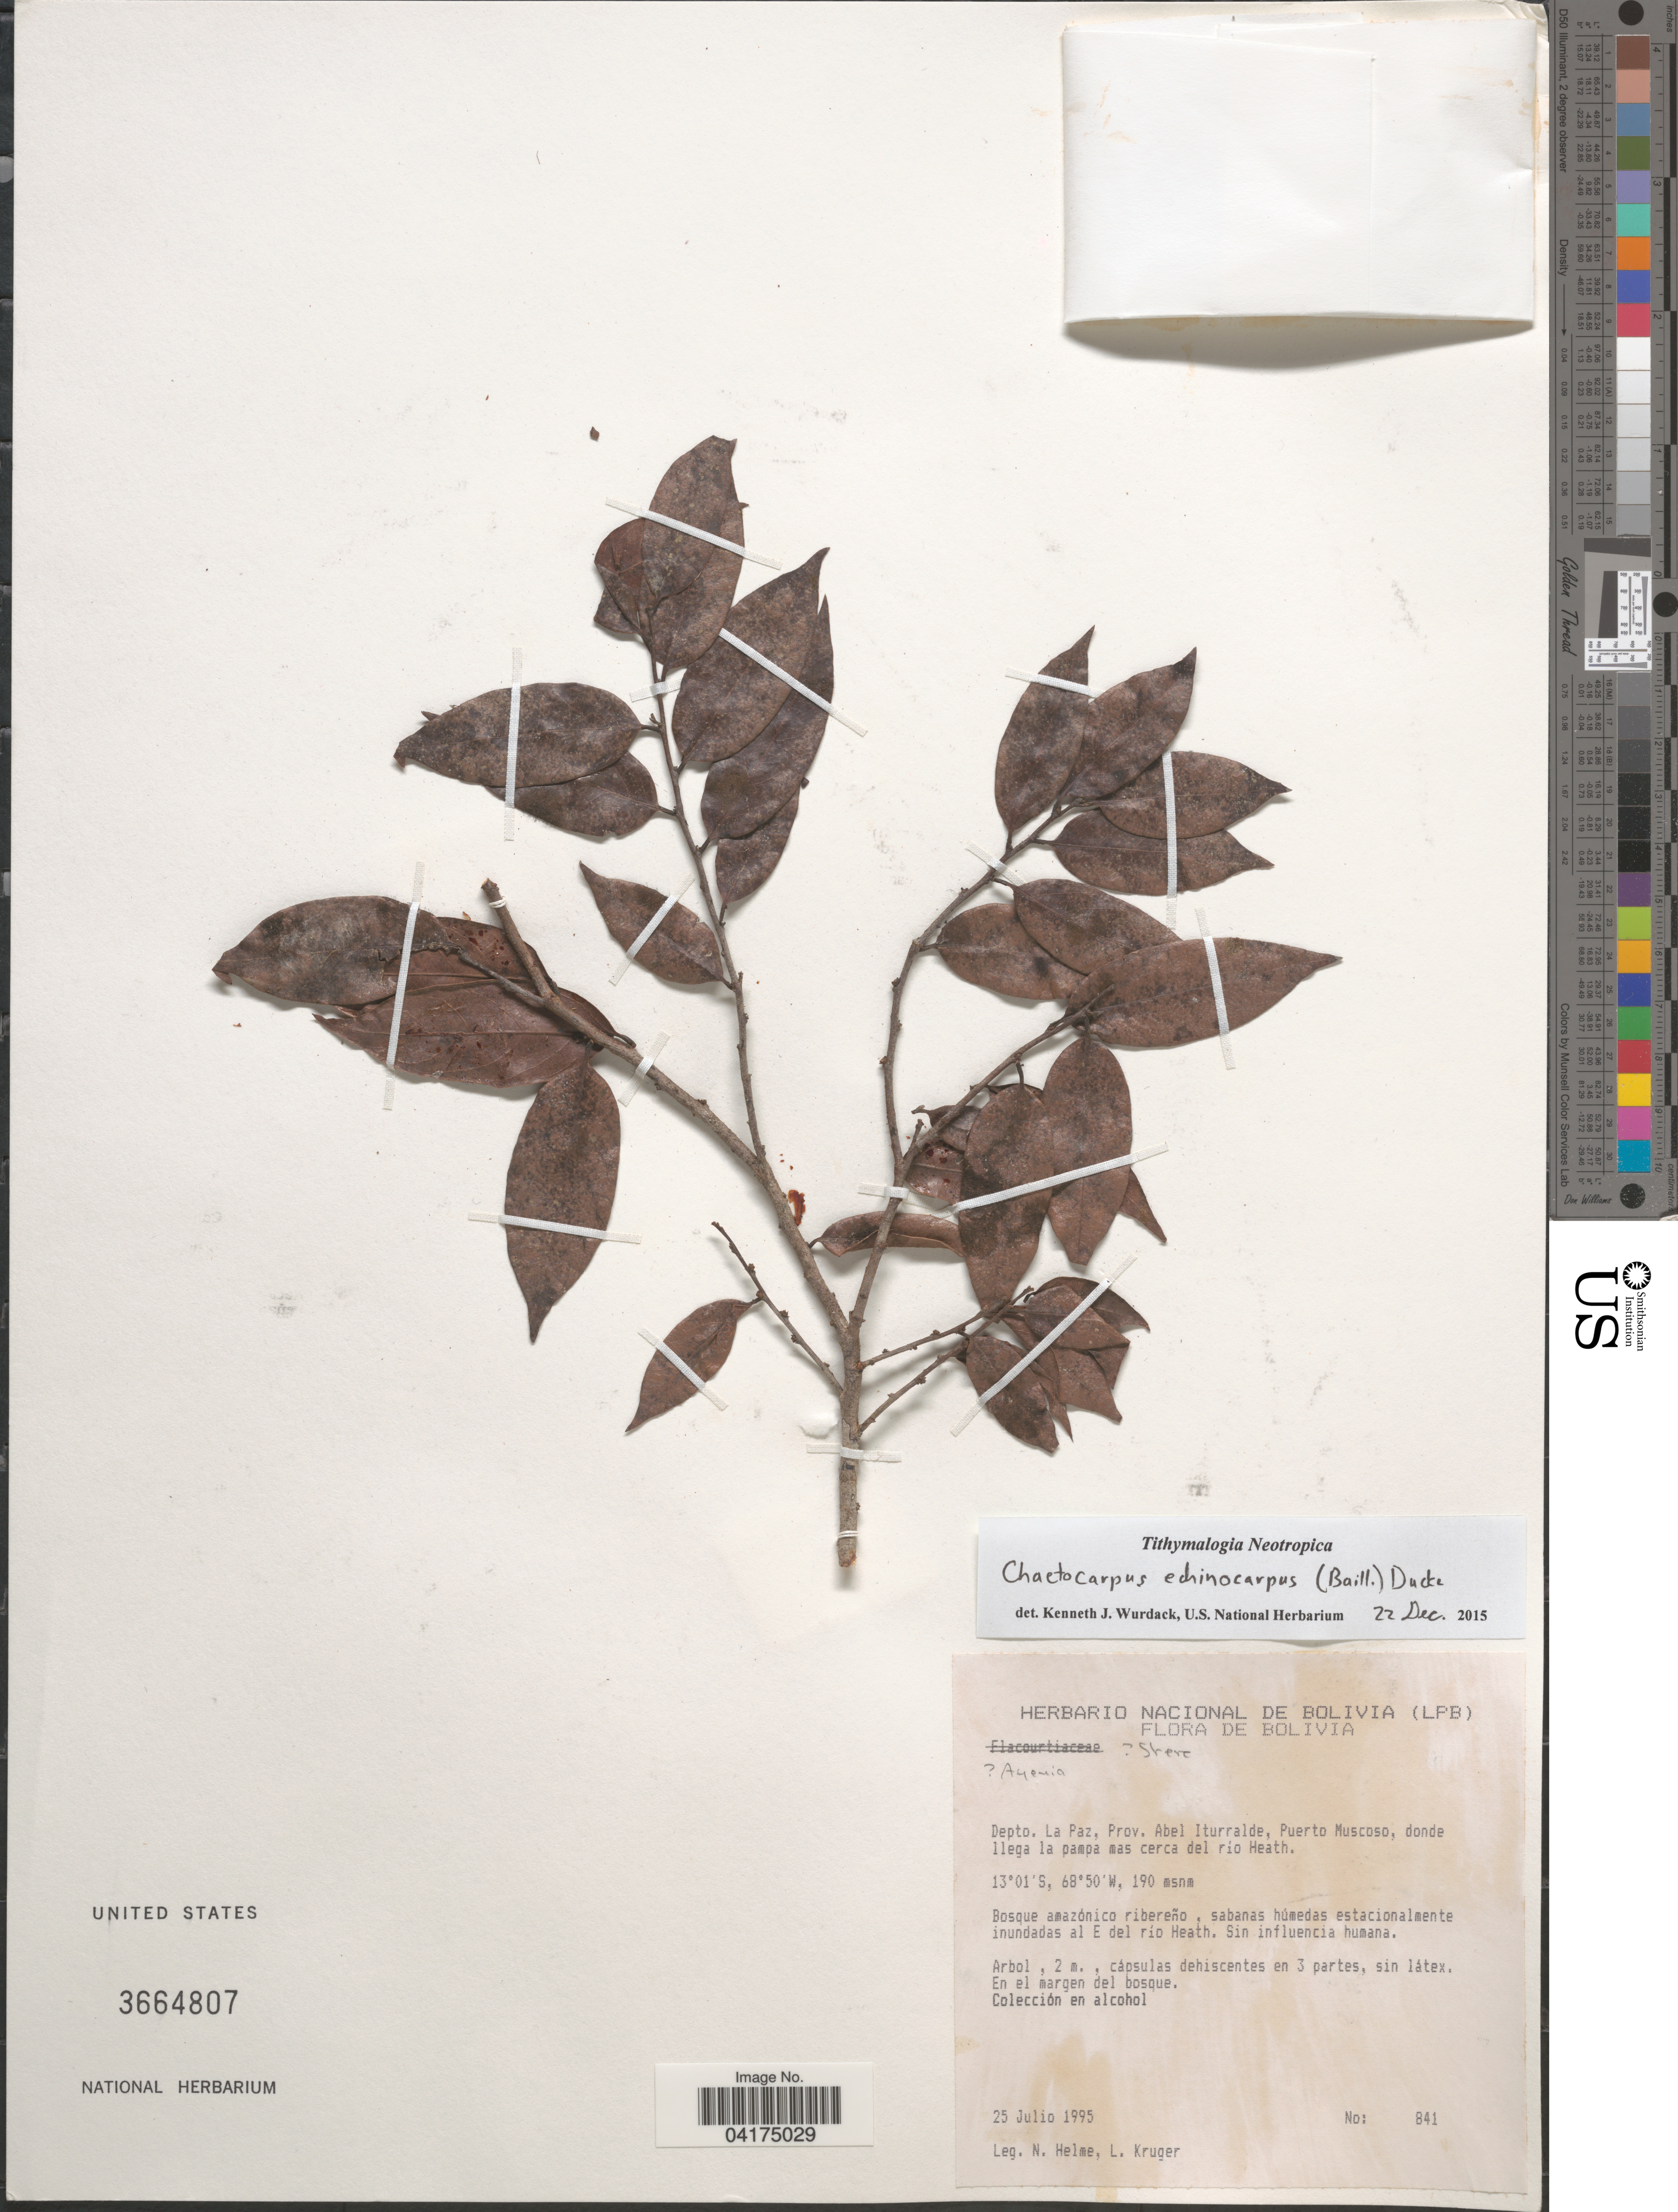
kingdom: Plantae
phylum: Tracheophyta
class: Magnoliopsida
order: Malpighiales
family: Peraceae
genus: Chaetocarpus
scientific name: Chaetocarpus echinocarpus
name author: (Baill.) Ducke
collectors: N. Helme & L. Kruger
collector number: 841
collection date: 1995-07-25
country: Bolivia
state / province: La Paz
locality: Depto. La Paz, Prov. Abel Iturralde, Puerto Muscoso, donde llega la pampa mas cerca del río Heath. Sabanas húmedas estacionalmente inundadas al E del río Heath.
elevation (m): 190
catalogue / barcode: US 3664807